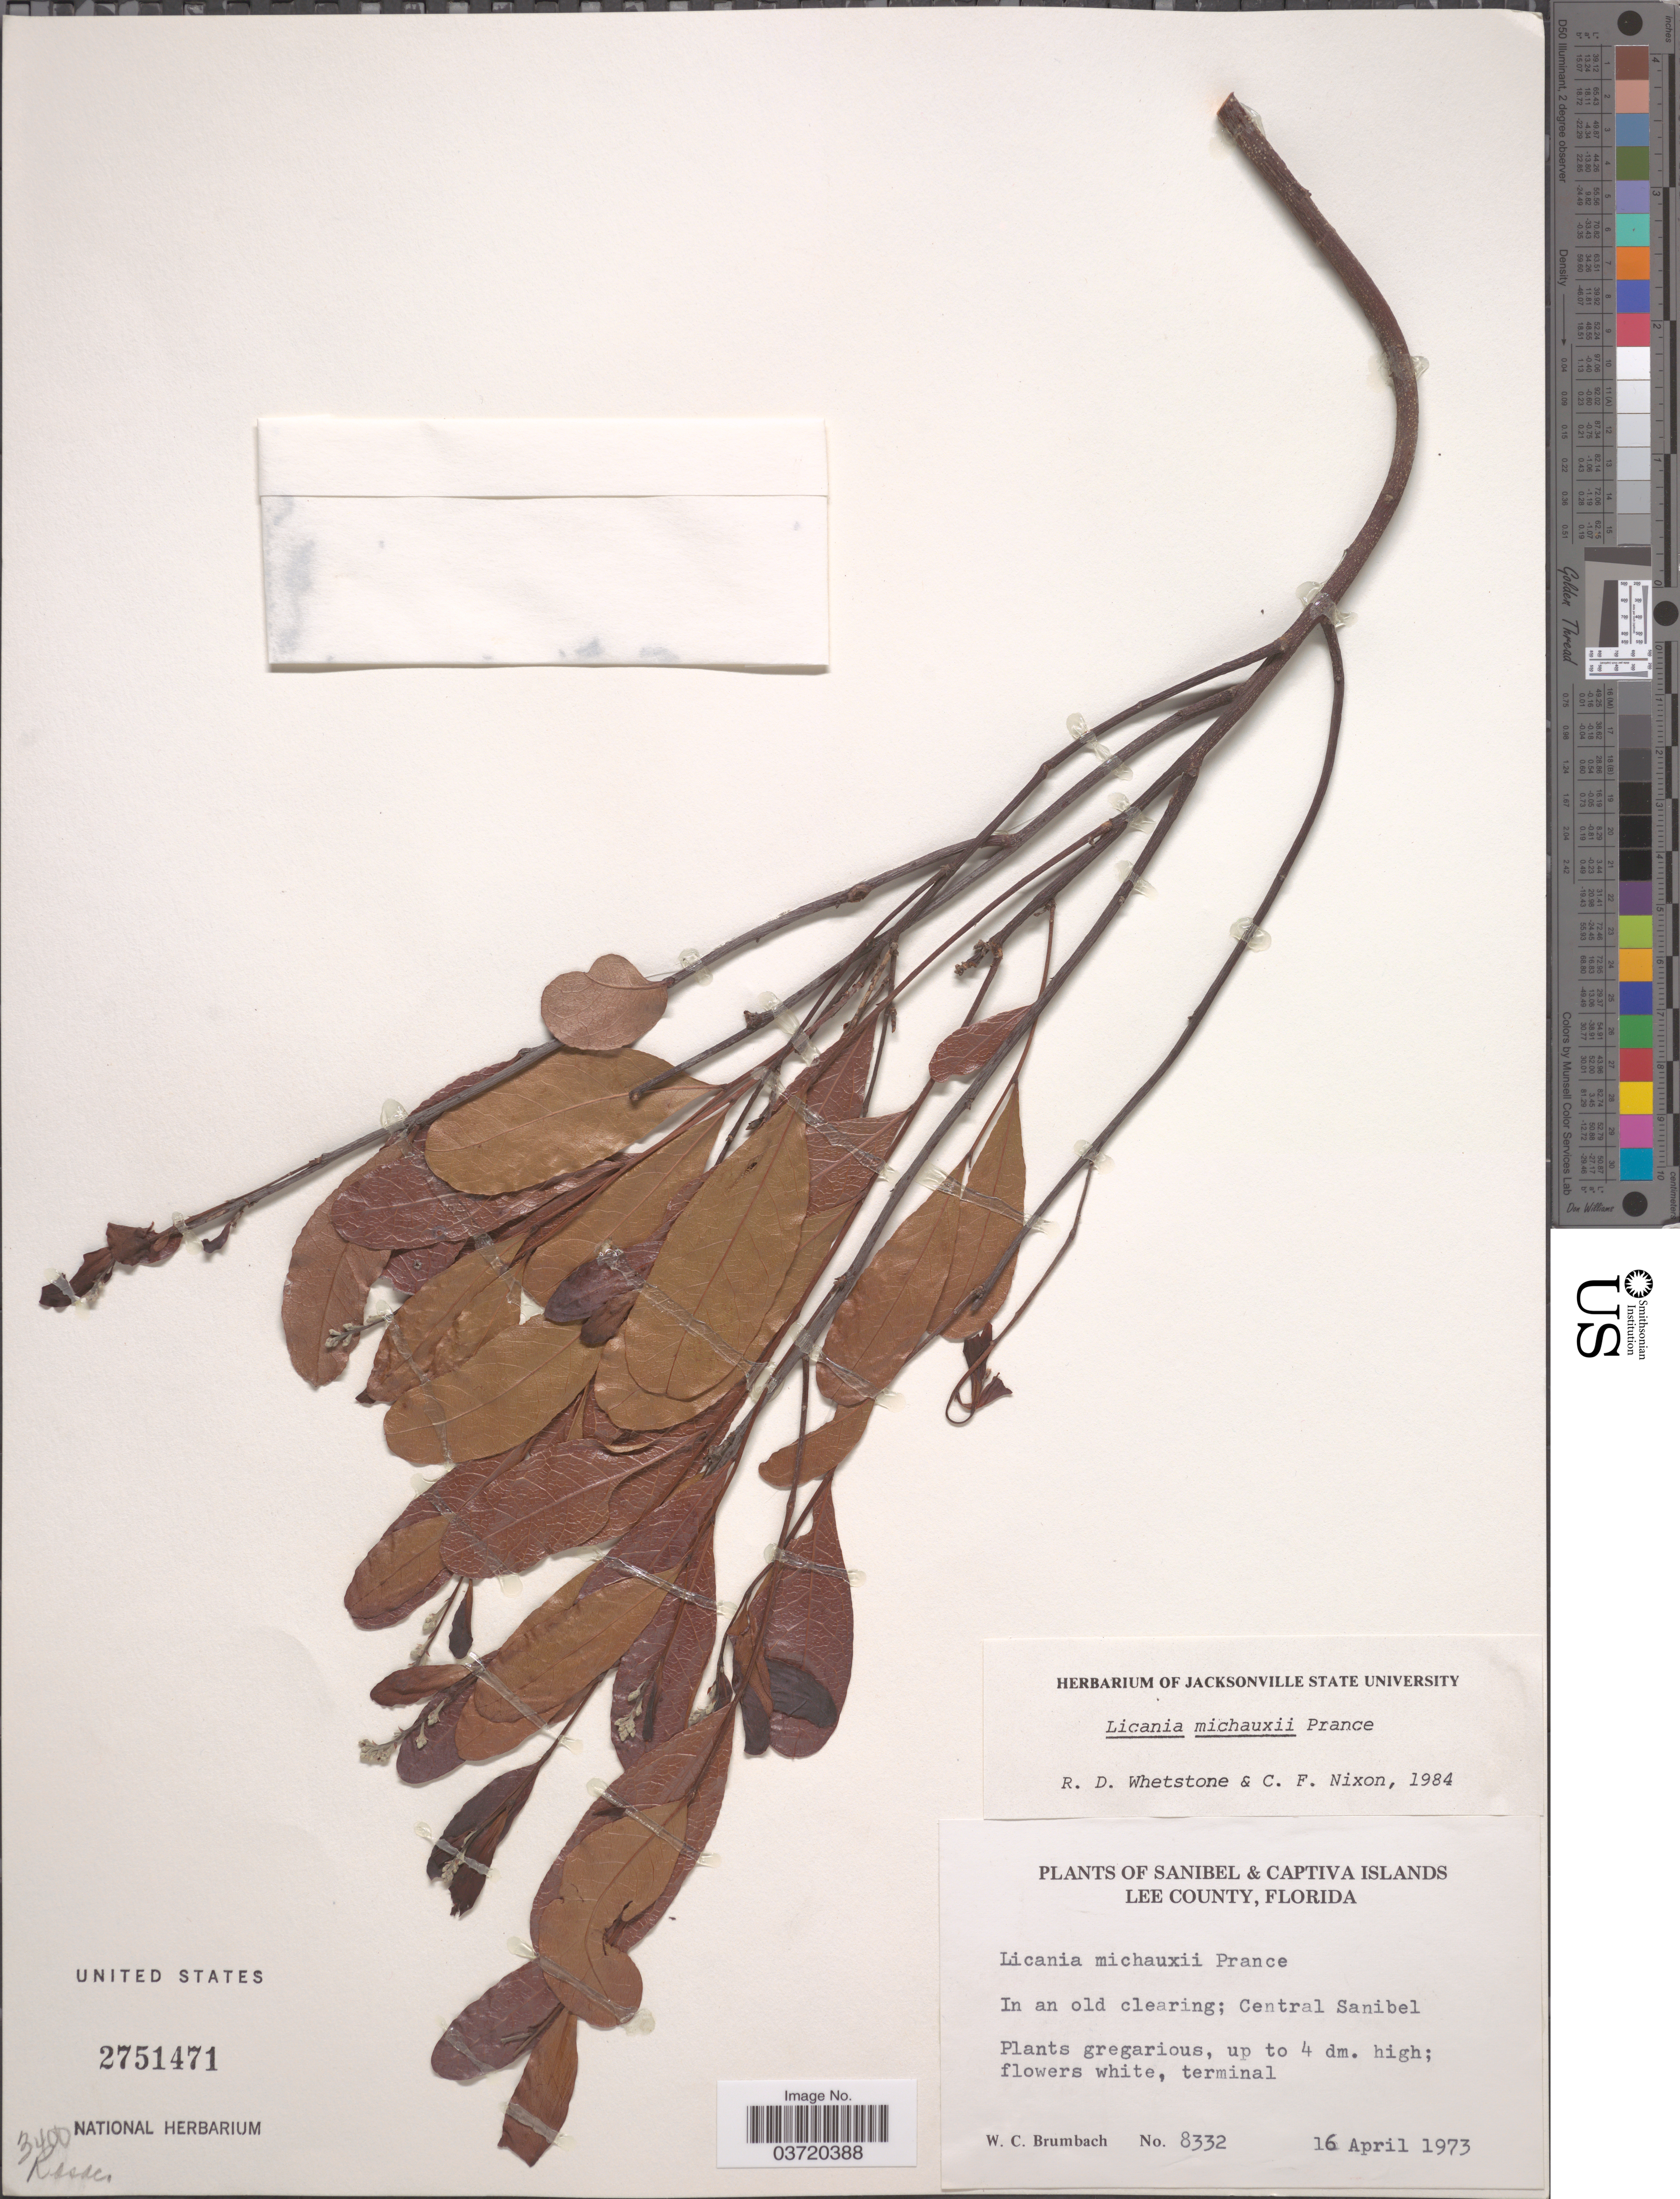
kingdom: Plantae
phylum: Tracheophyta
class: Magnoliopsida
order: Malpighiales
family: Chrysobalanaceae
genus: Geobalanus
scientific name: Geobalanus oblongifolius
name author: (Michx.) Small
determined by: Strong, M. T., (US), Smithsonian Institution - National Museum of Natural History (UNITED STATES)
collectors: W. C. Brumbach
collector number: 8332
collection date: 1973-04-16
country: United States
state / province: Florida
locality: Sanibel Island, Lee County. In an old clearing; Central Sanibel.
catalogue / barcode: US 2751471